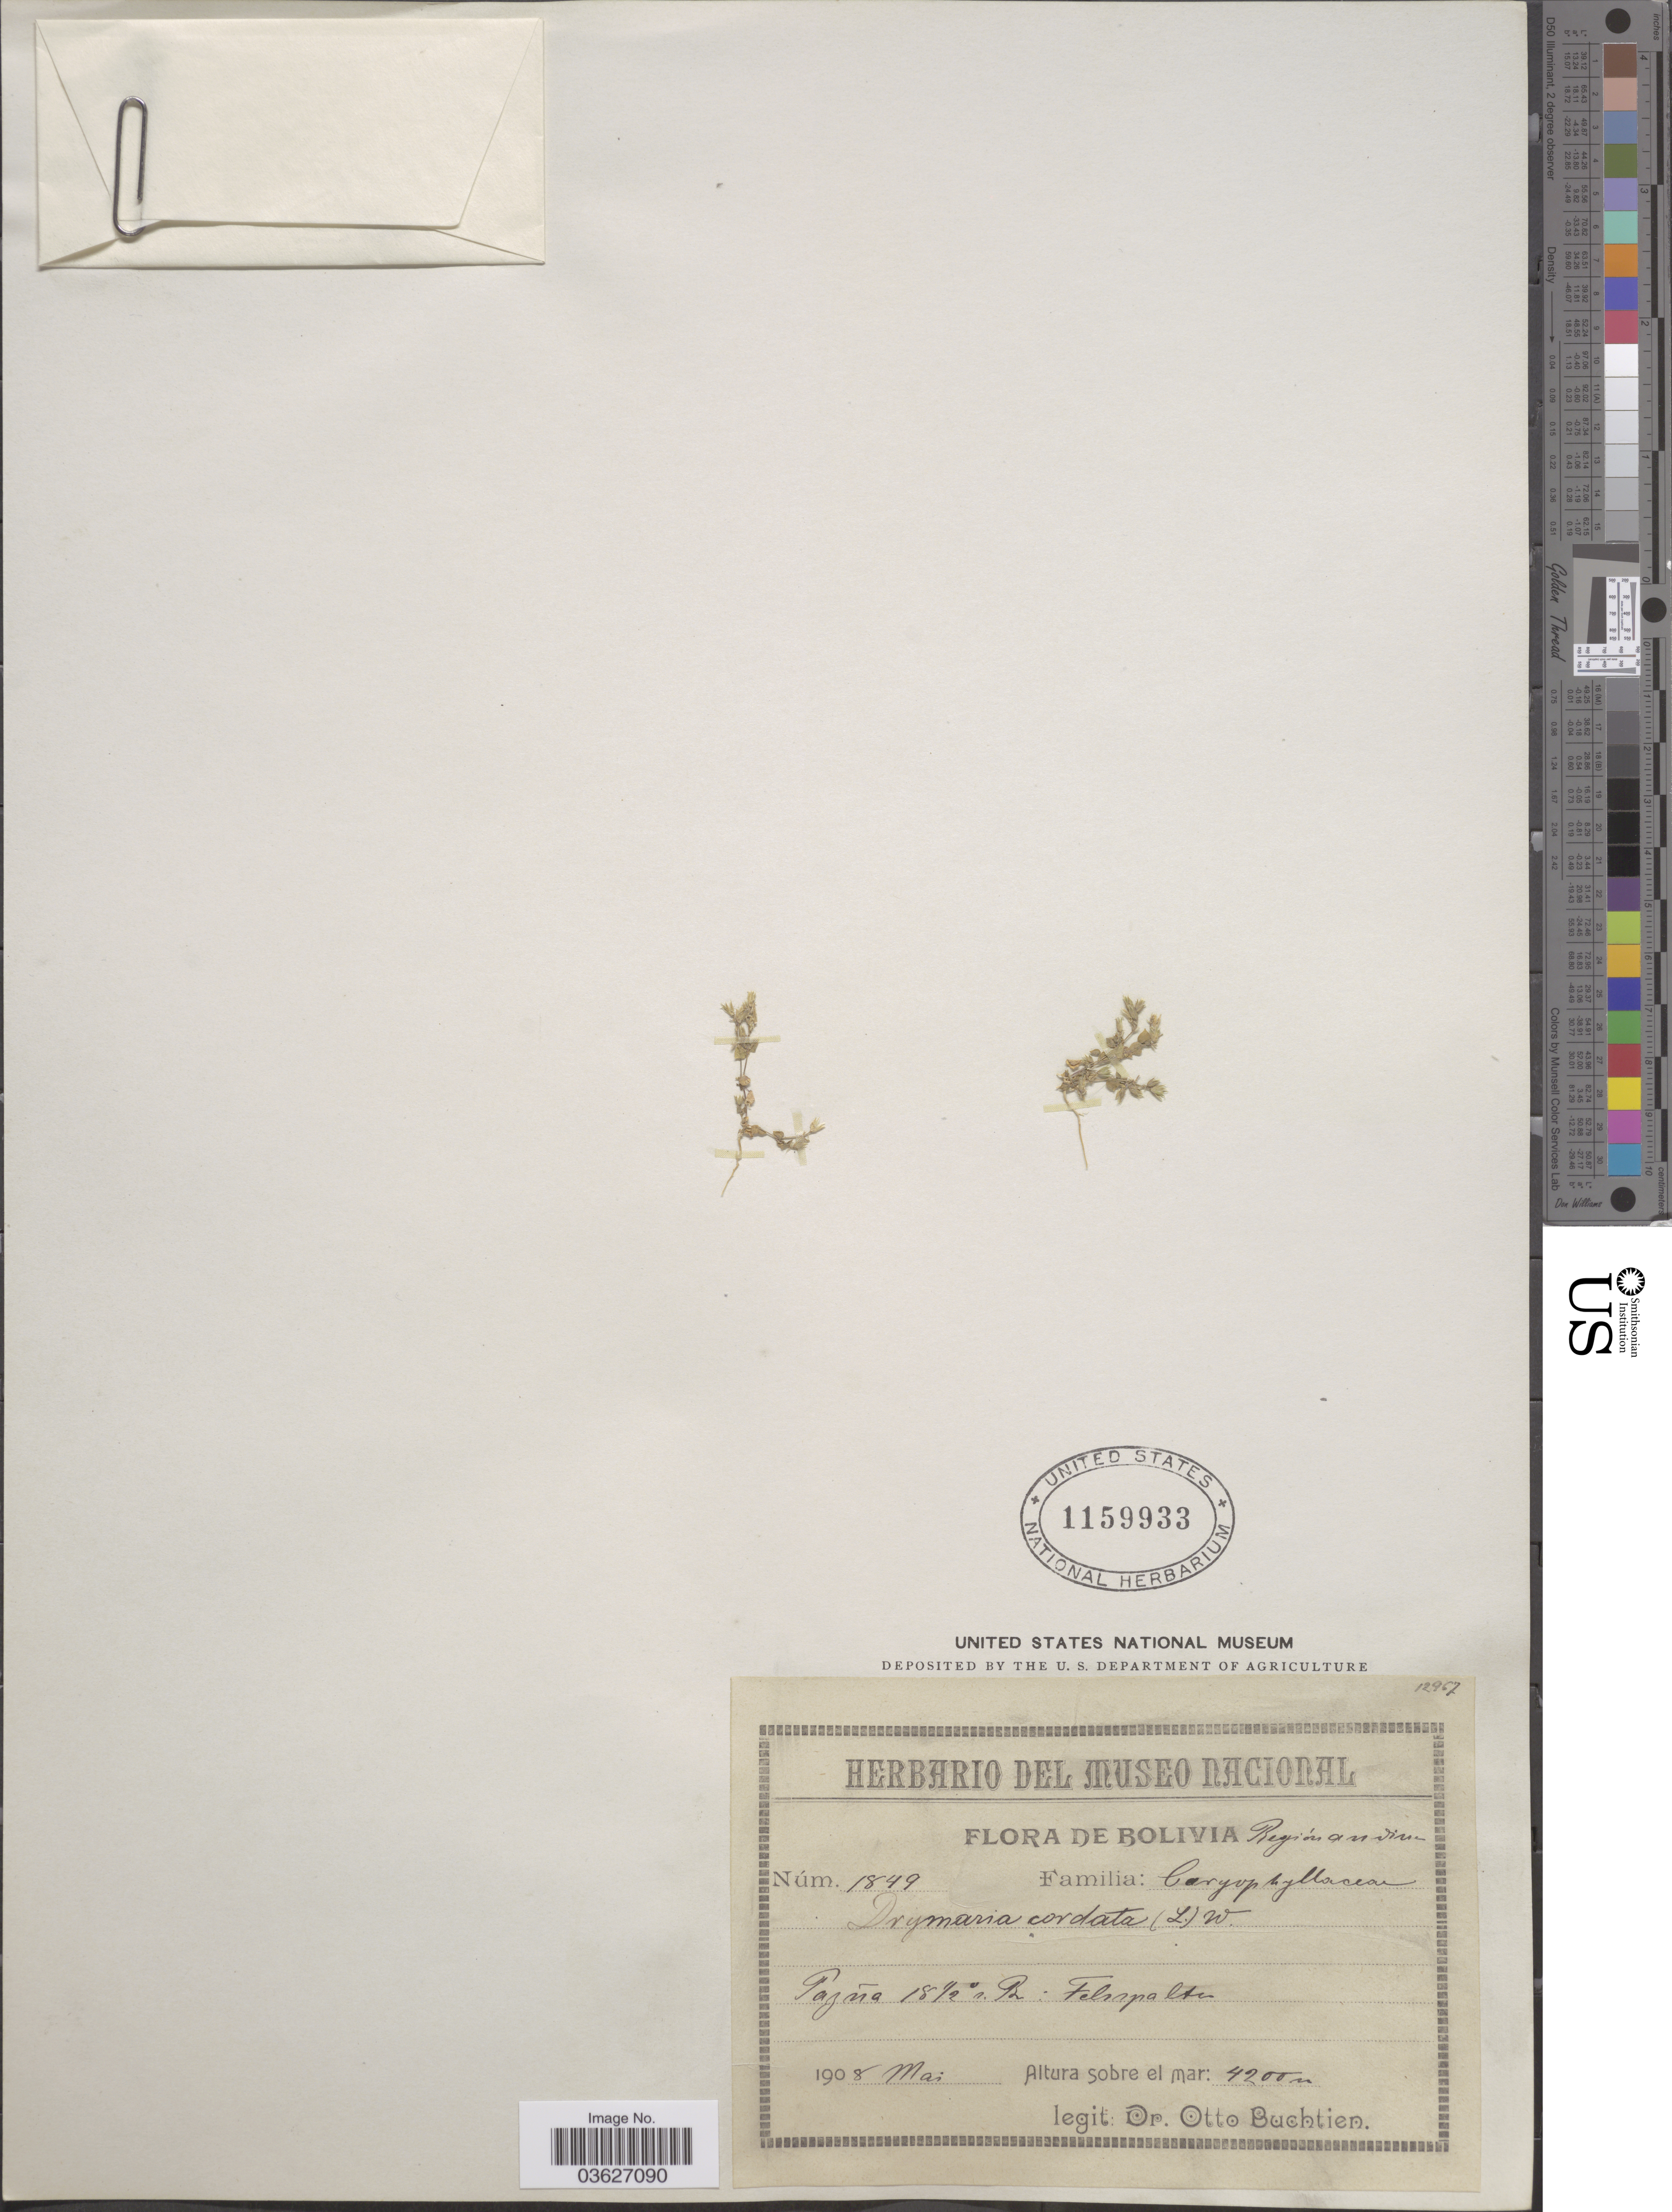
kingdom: Plantae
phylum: Tracheophyta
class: Magnoliopsida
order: Caryophyllales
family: Caryophyllaceae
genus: Drymaria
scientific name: Drymaria gracilis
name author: Cham. & Schltdl.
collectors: O. Buchtien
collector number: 1849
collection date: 1908-05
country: Bolivia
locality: Región andine. Pazña 18½° s. Br.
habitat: Felsspalten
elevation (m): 4200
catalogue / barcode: US 1159933